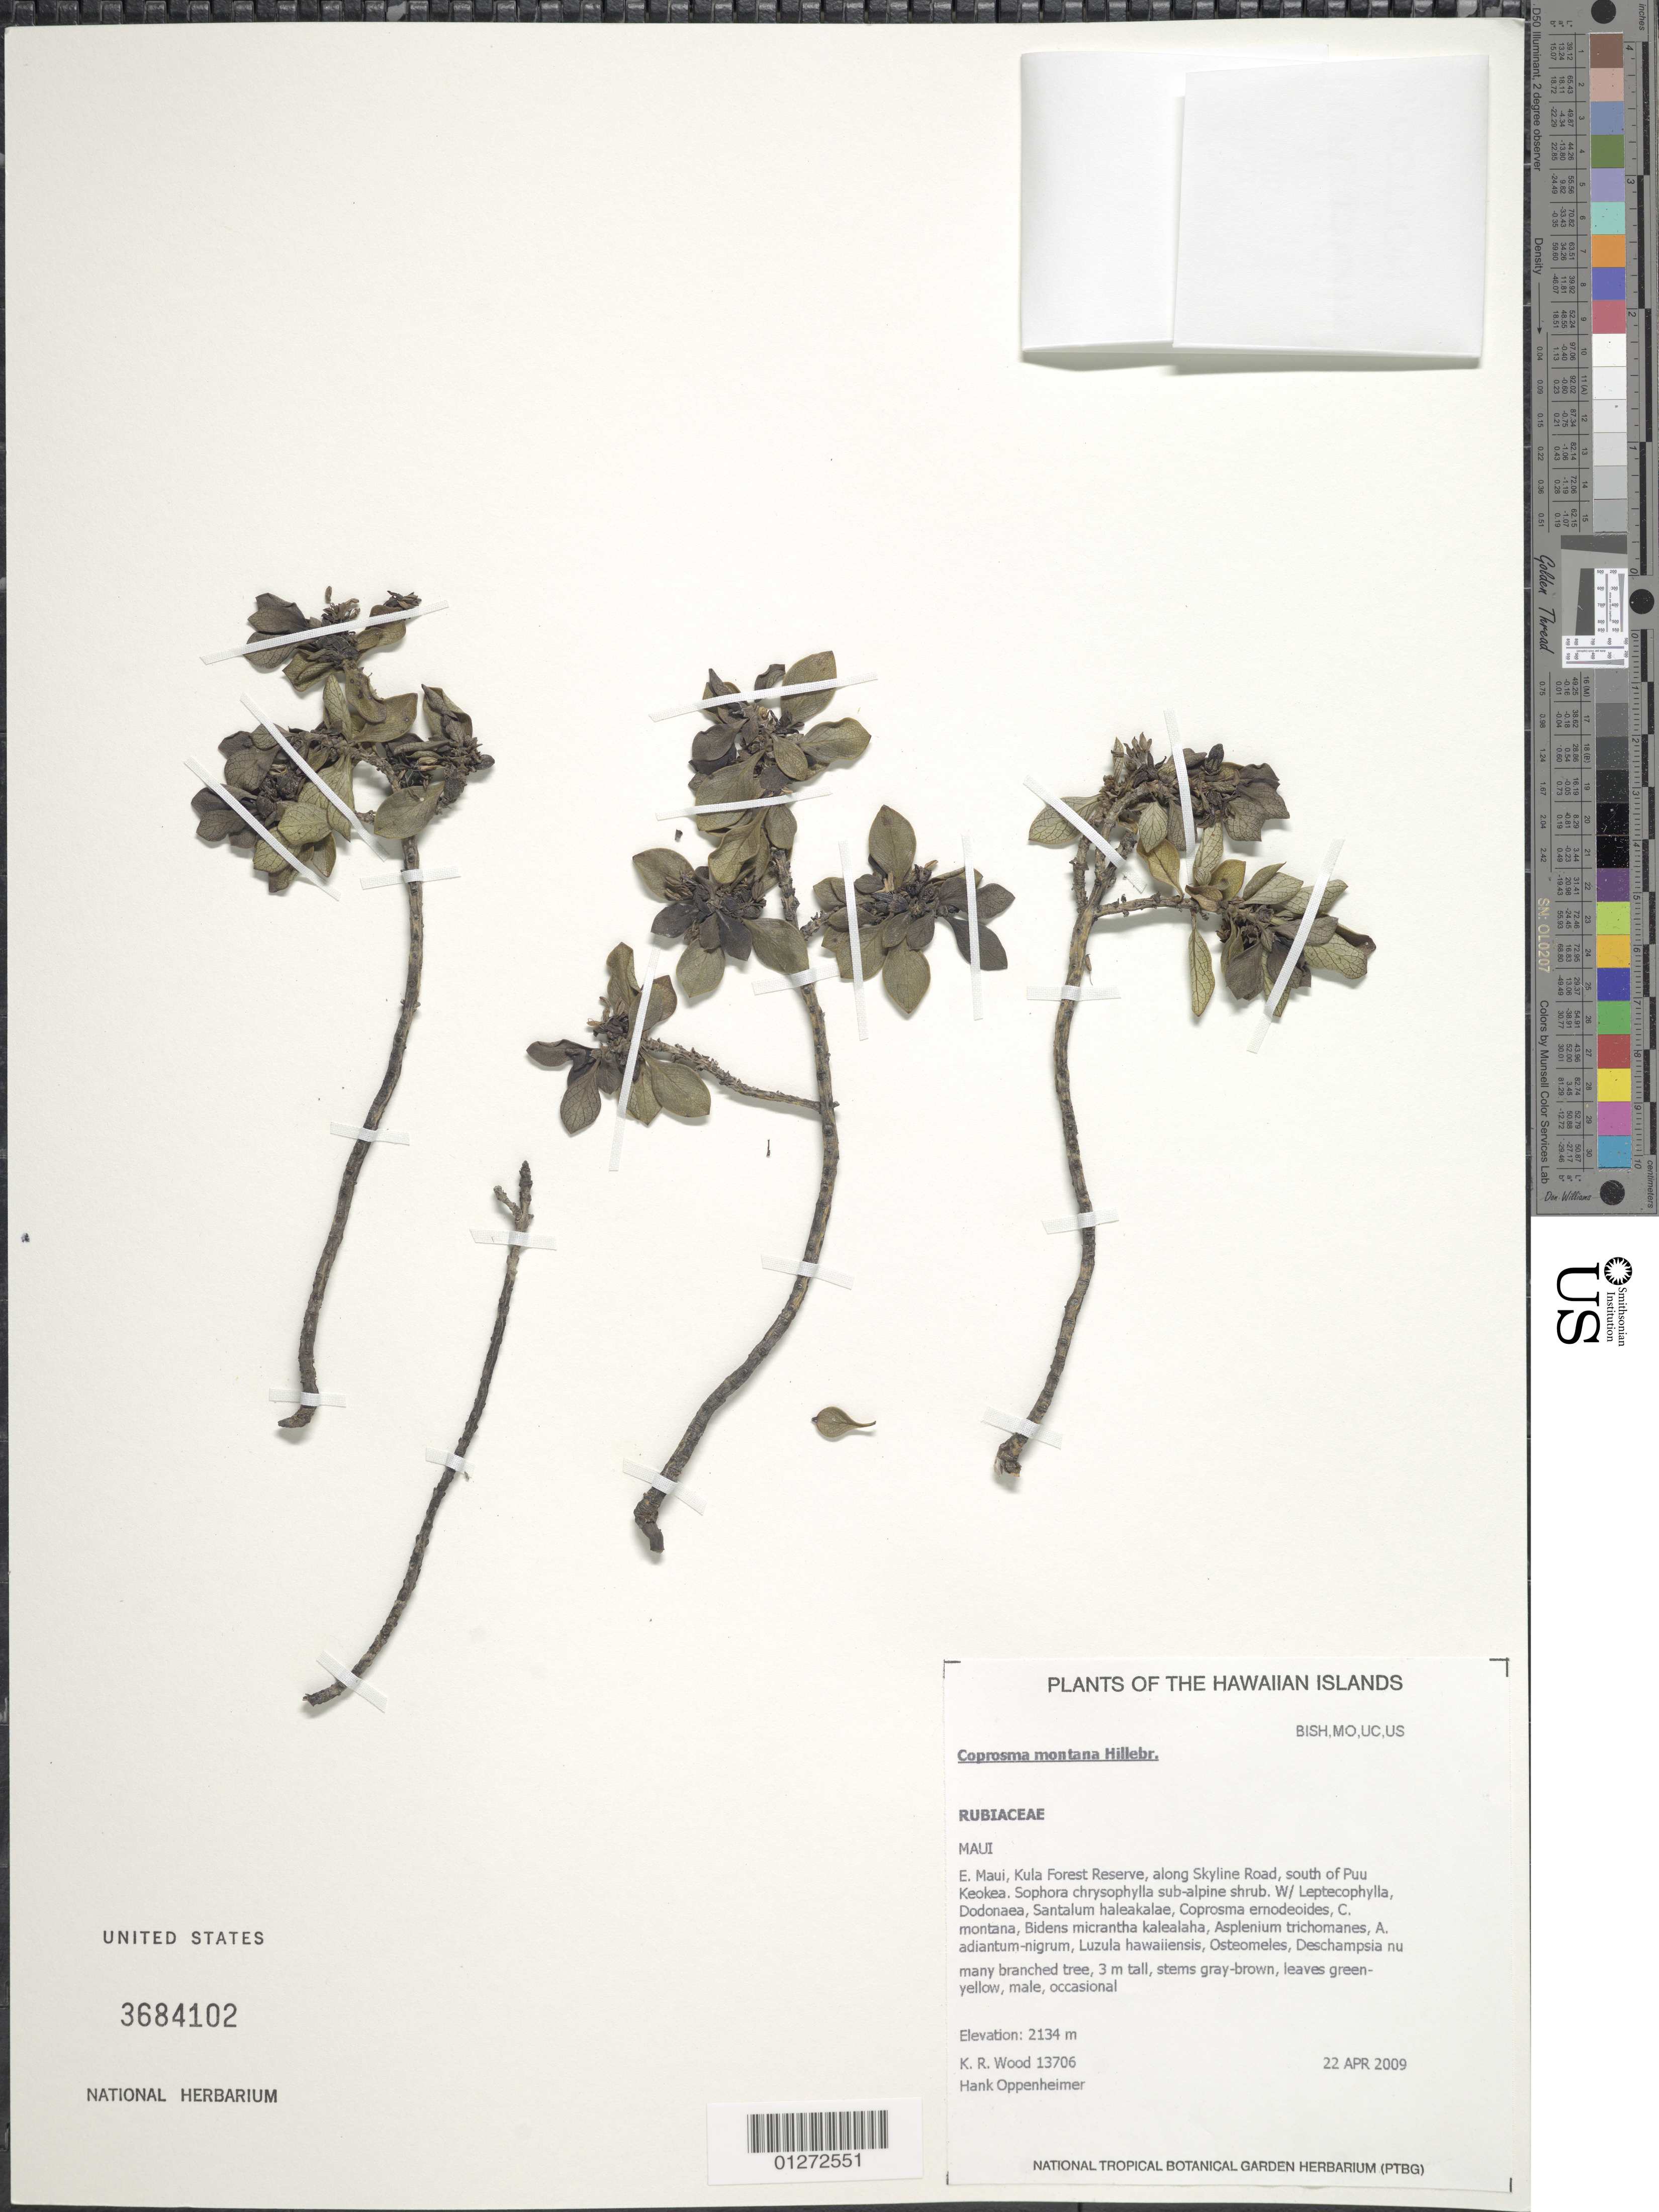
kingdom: Plantae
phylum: Tracheophyta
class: Magnoliopsida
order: Gentianales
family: Rubiaceae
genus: Coprosma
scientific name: Coprosma montana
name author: Hillebr.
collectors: K. R. Wood & H. L. Oppenheimer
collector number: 13706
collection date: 2009-04-22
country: United States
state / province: Hawaii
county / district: Maui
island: Maui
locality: E. Maui, Kula Forest Reserve, along Skyline Road, south of Pu'u Keokea.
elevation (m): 2134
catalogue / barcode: US 3684102